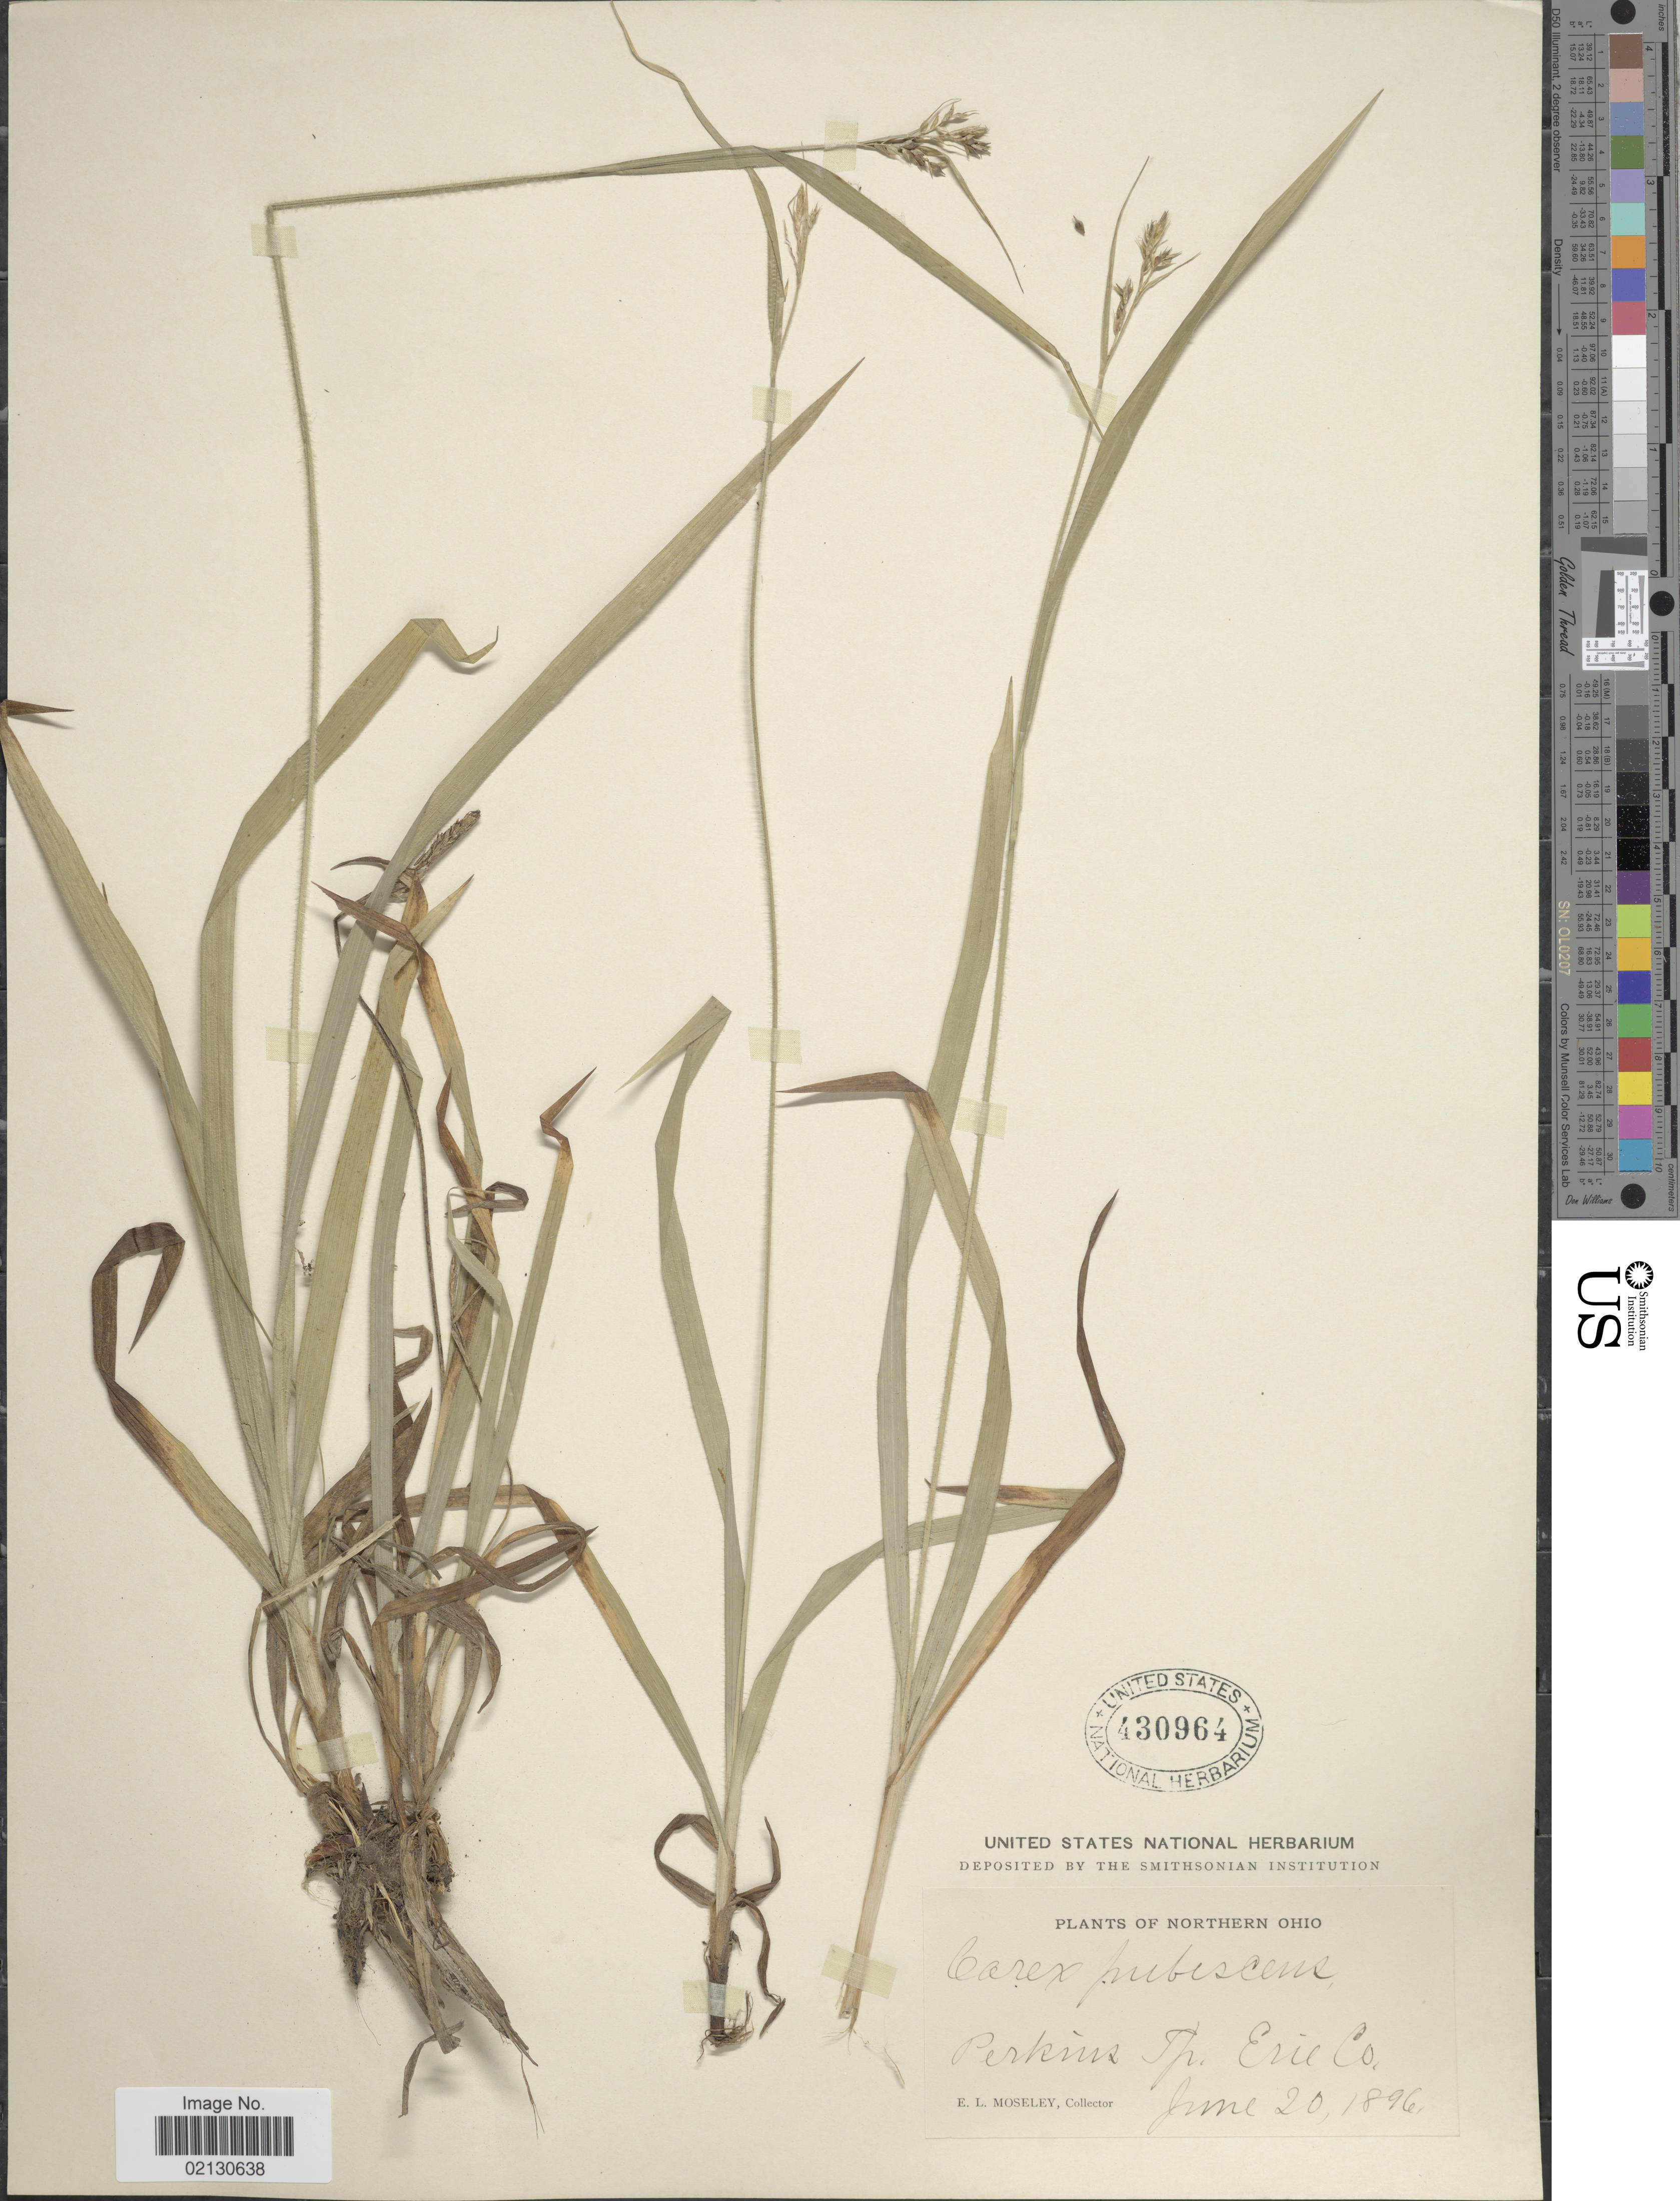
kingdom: Plantae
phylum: Tracheophyta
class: Liliopsida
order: Poales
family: Cyperaceae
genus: Carex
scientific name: Carex hirtifolia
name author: Mack.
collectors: E. Moseley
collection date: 1896-06-20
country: United States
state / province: Ohio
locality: Northern Ohio. Perkins Tp. Erie Co.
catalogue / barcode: US 430964